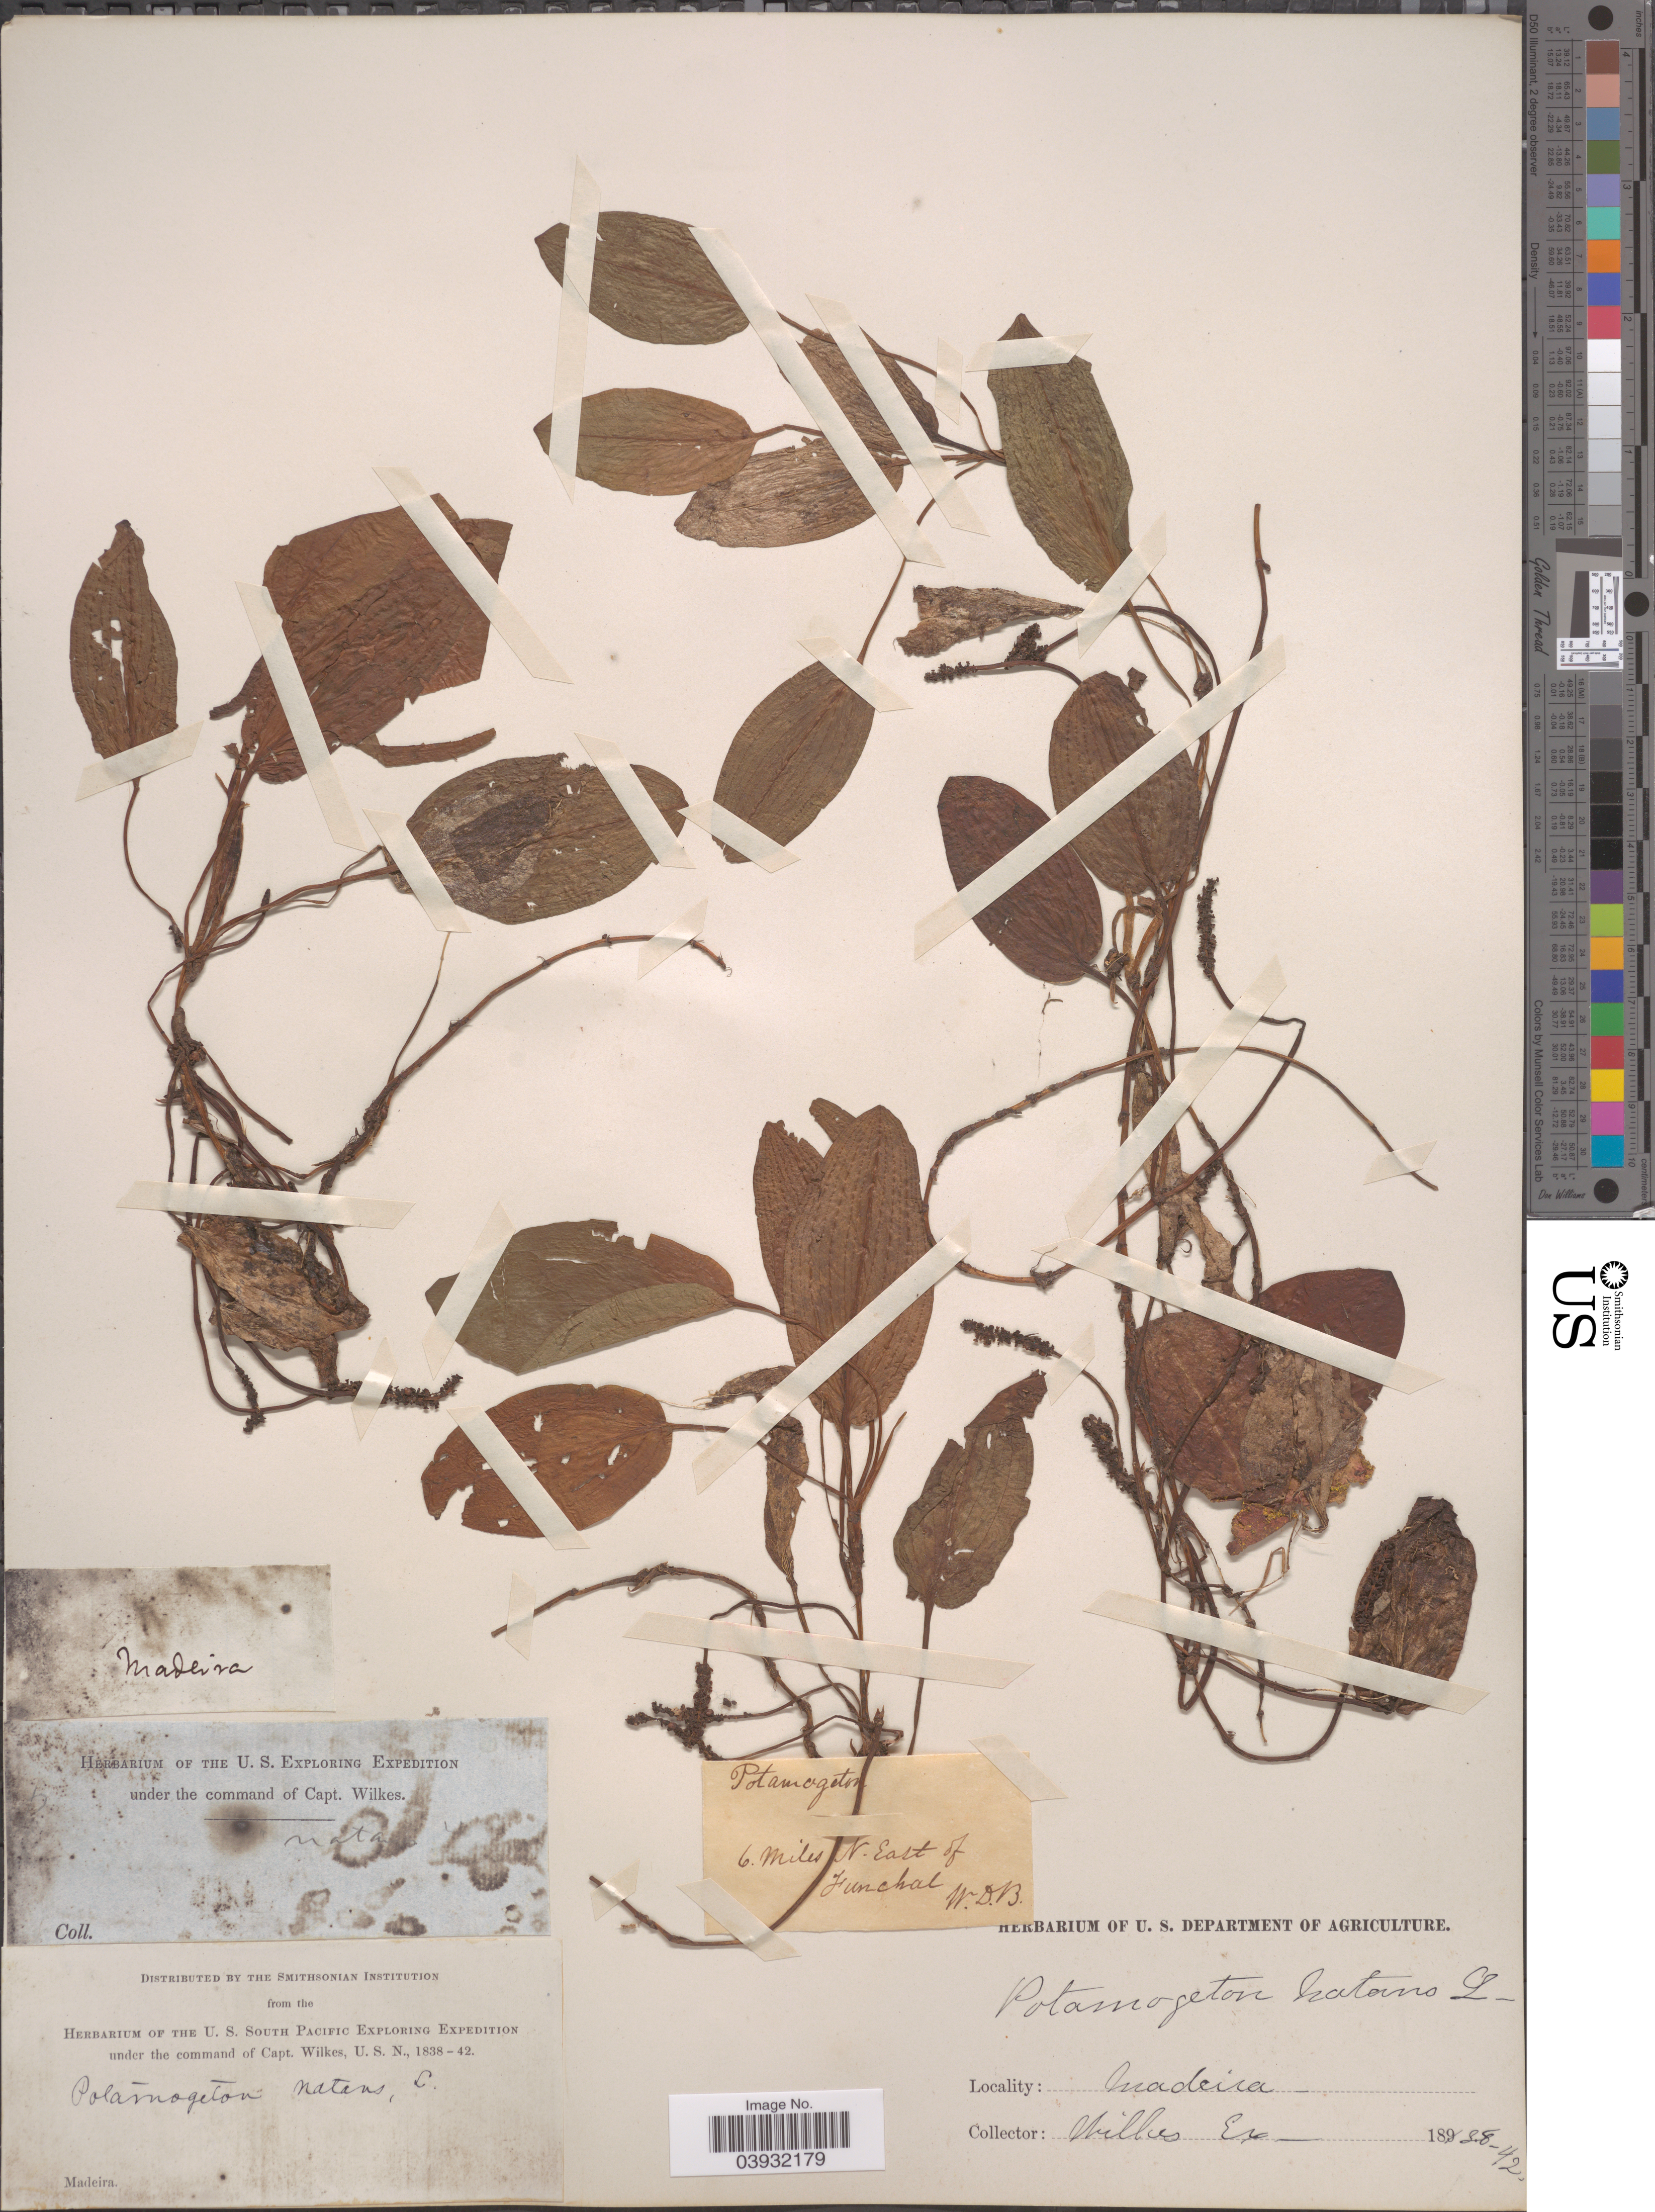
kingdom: Plantae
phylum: Tracheophyta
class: Liliopsida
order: Alismatales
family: Potamogetonaceae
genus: Potamogeton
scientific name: Potamogeton natans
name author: L.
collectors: W. D. B.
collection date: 1838/1842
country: Portugal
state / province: Madeira (Aut. Reg.)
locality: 6 miles N. East of Funchal.